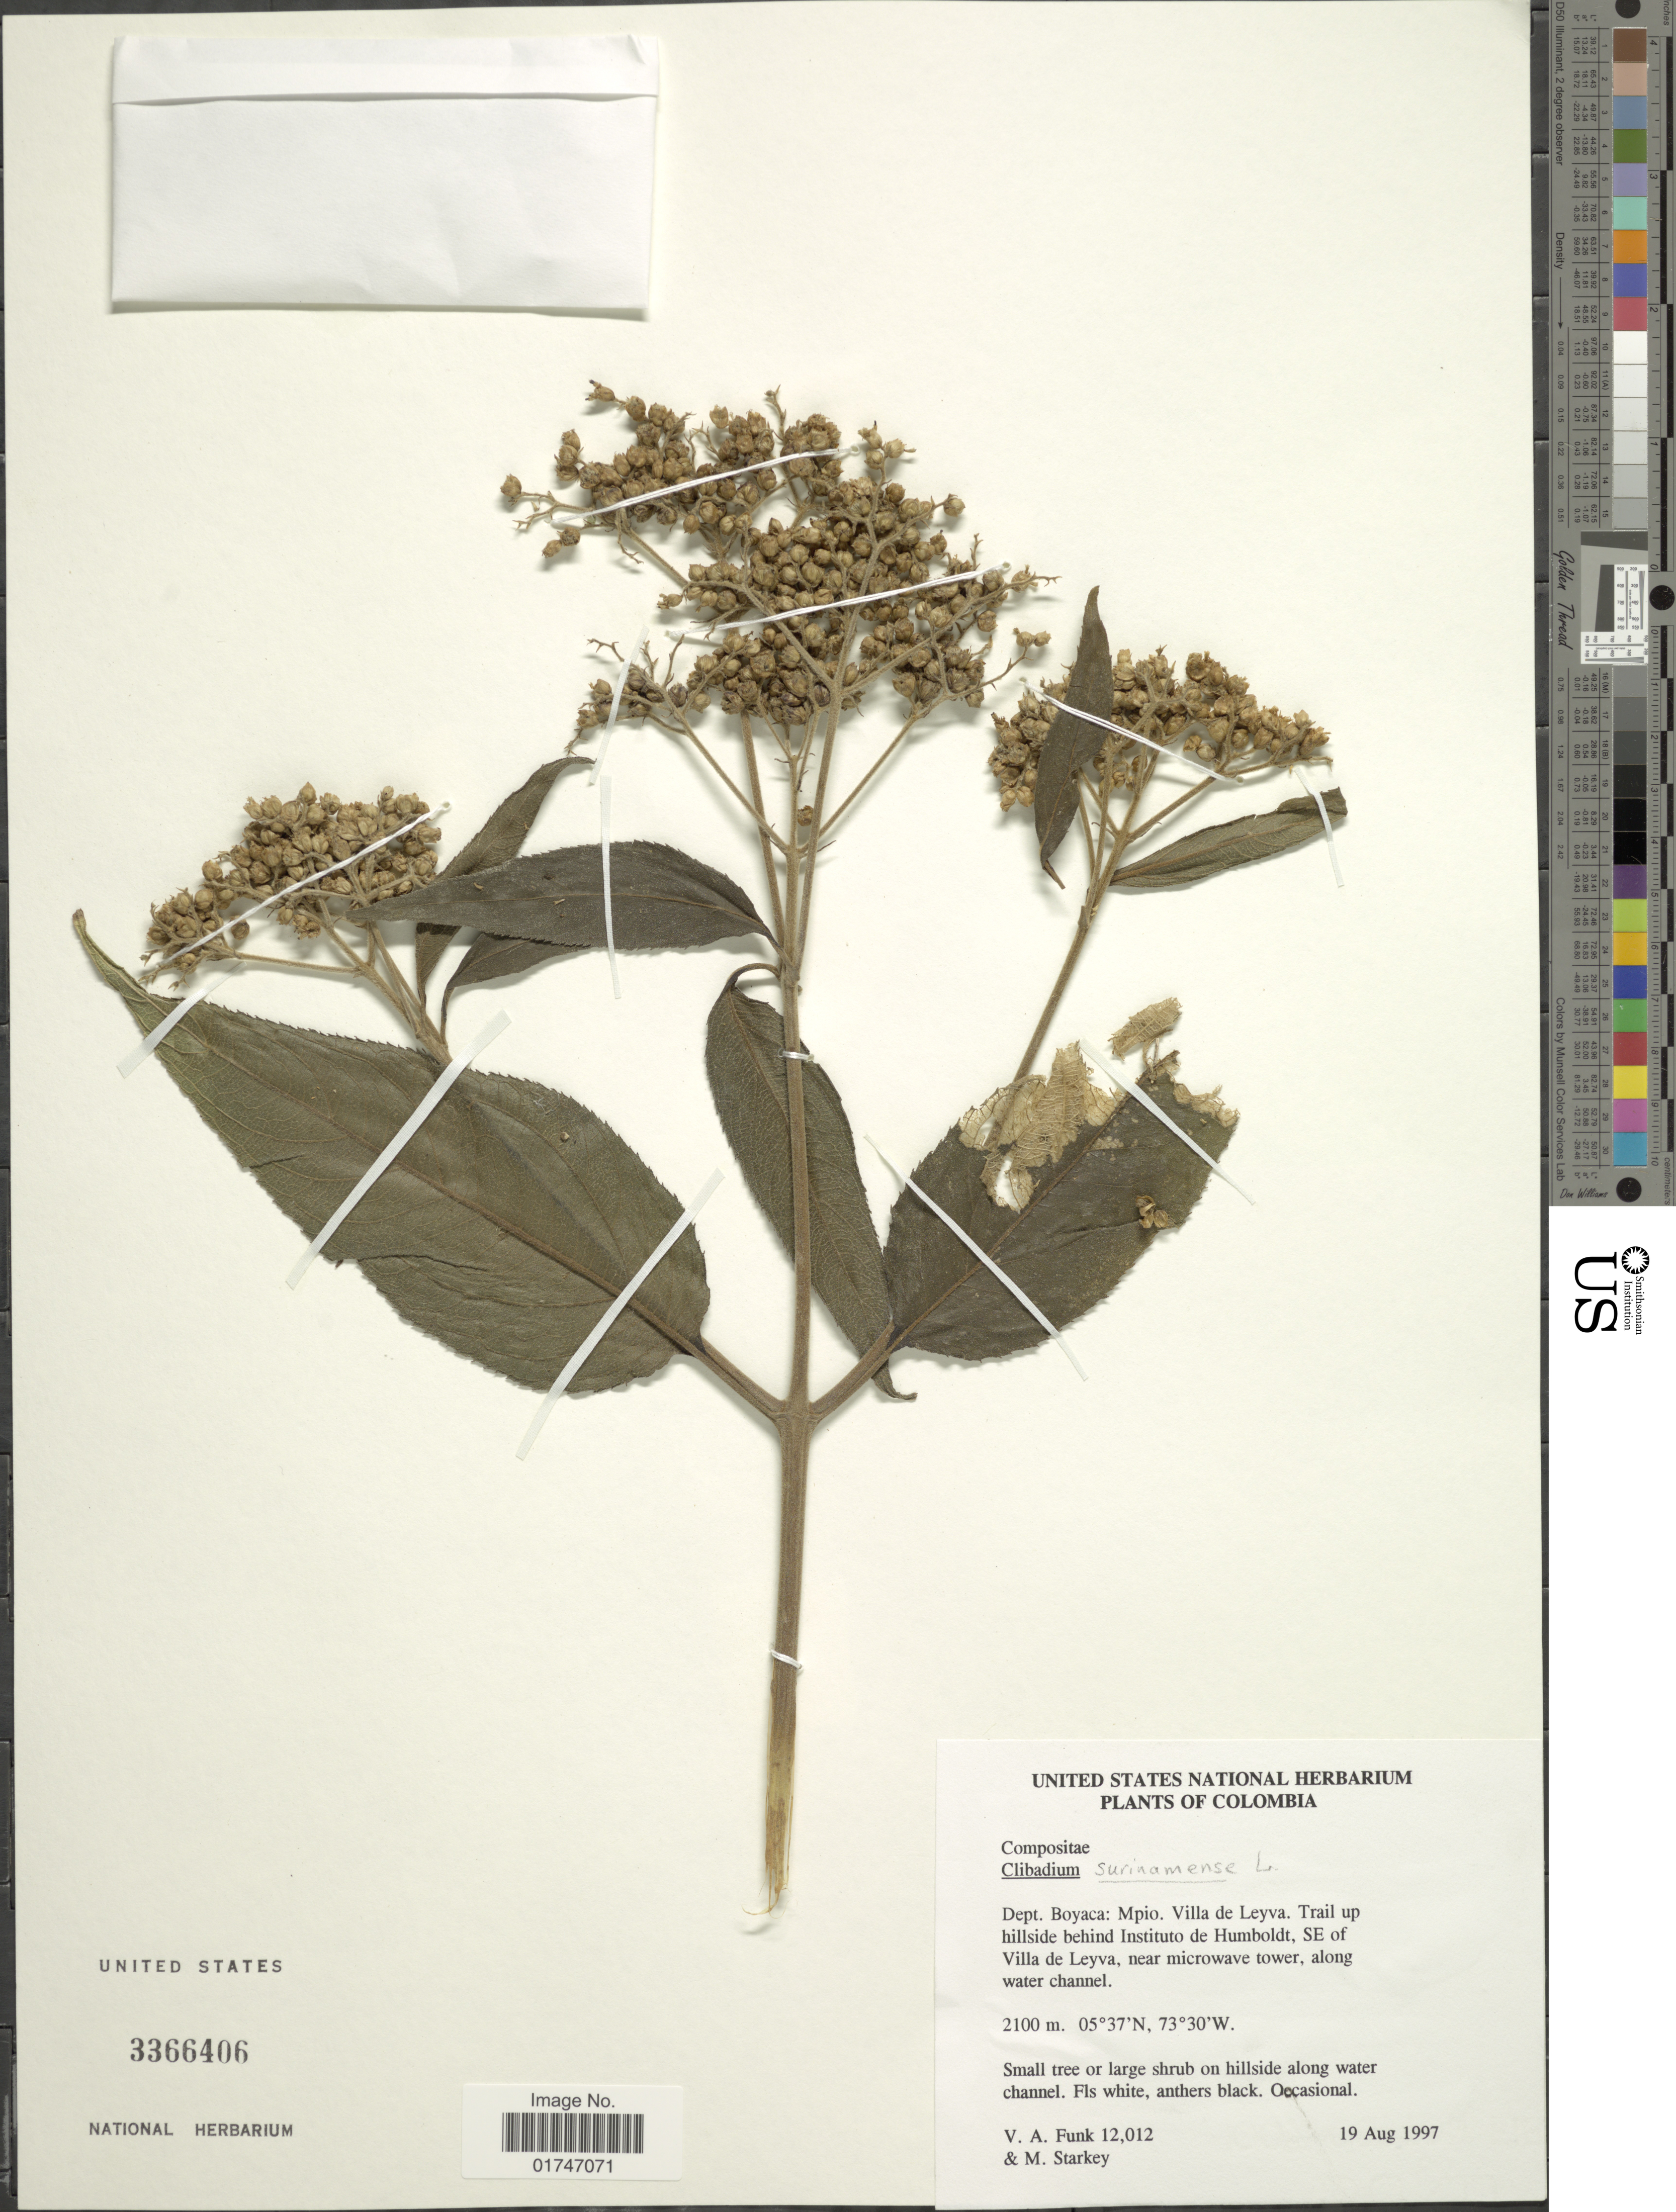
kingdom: Plantae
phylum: Tracheophyta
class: Magnoliopsida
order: Asterales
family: Asteraceae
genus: Clibadium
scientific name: Clibadium surinamense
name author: L.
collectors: V. Funk & M. Starkey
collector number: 12012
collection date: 1997-08-19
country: Colombia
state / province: Boyacá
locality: Dept. Boyaca: Mpio. Villa de Leyva. Trail up hillside behind Instituto de Humboldt, SE of Villa de Leyva, near microwave tower, along water channel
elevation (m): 2100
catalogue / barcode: US 3366406